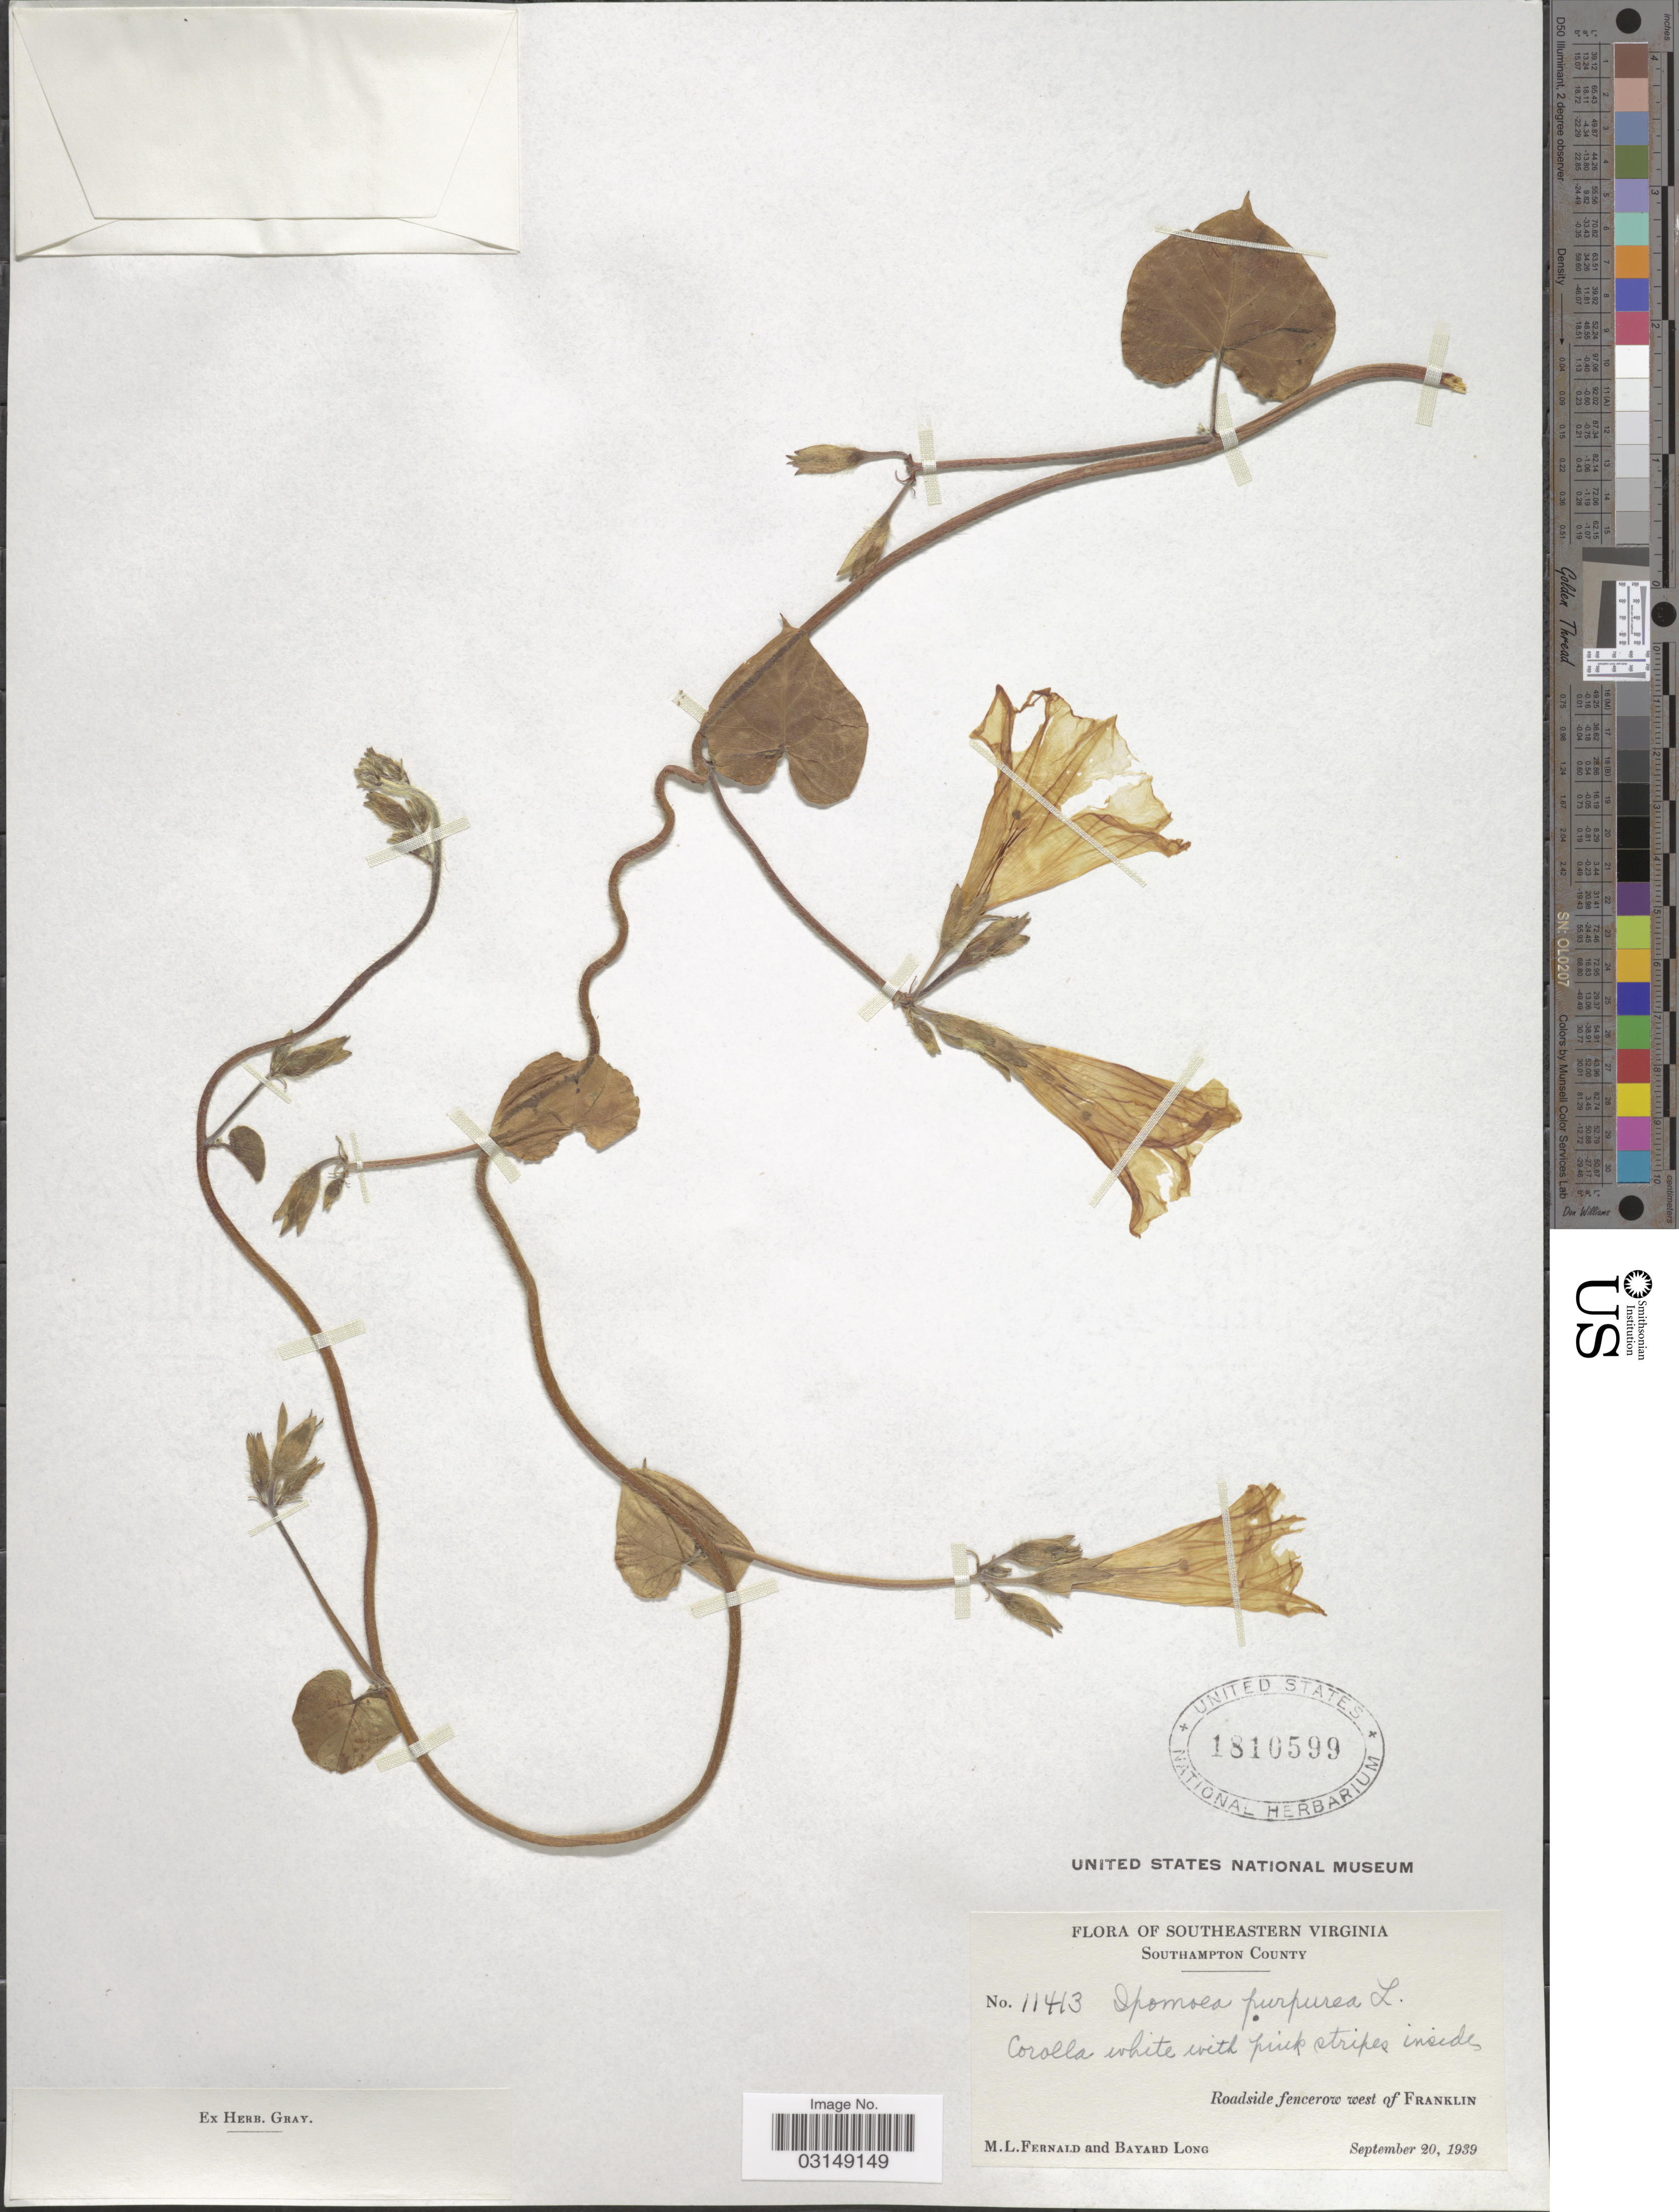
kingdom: Plantae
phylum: Tracheophyta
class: Magnoliopsida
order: Solanales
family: Convolvulaceae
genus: Ipomoea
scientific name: Ipomoea purpurea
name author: (L.) Roth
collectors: M. L. Fernald & B. Long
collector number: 11413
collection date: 1939-09-20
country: United States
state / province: Virginia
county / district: Southampton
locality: Southeastern Virginia. Southampton County. Roadside fencerow west of Franklin.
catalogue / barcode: US 1810599